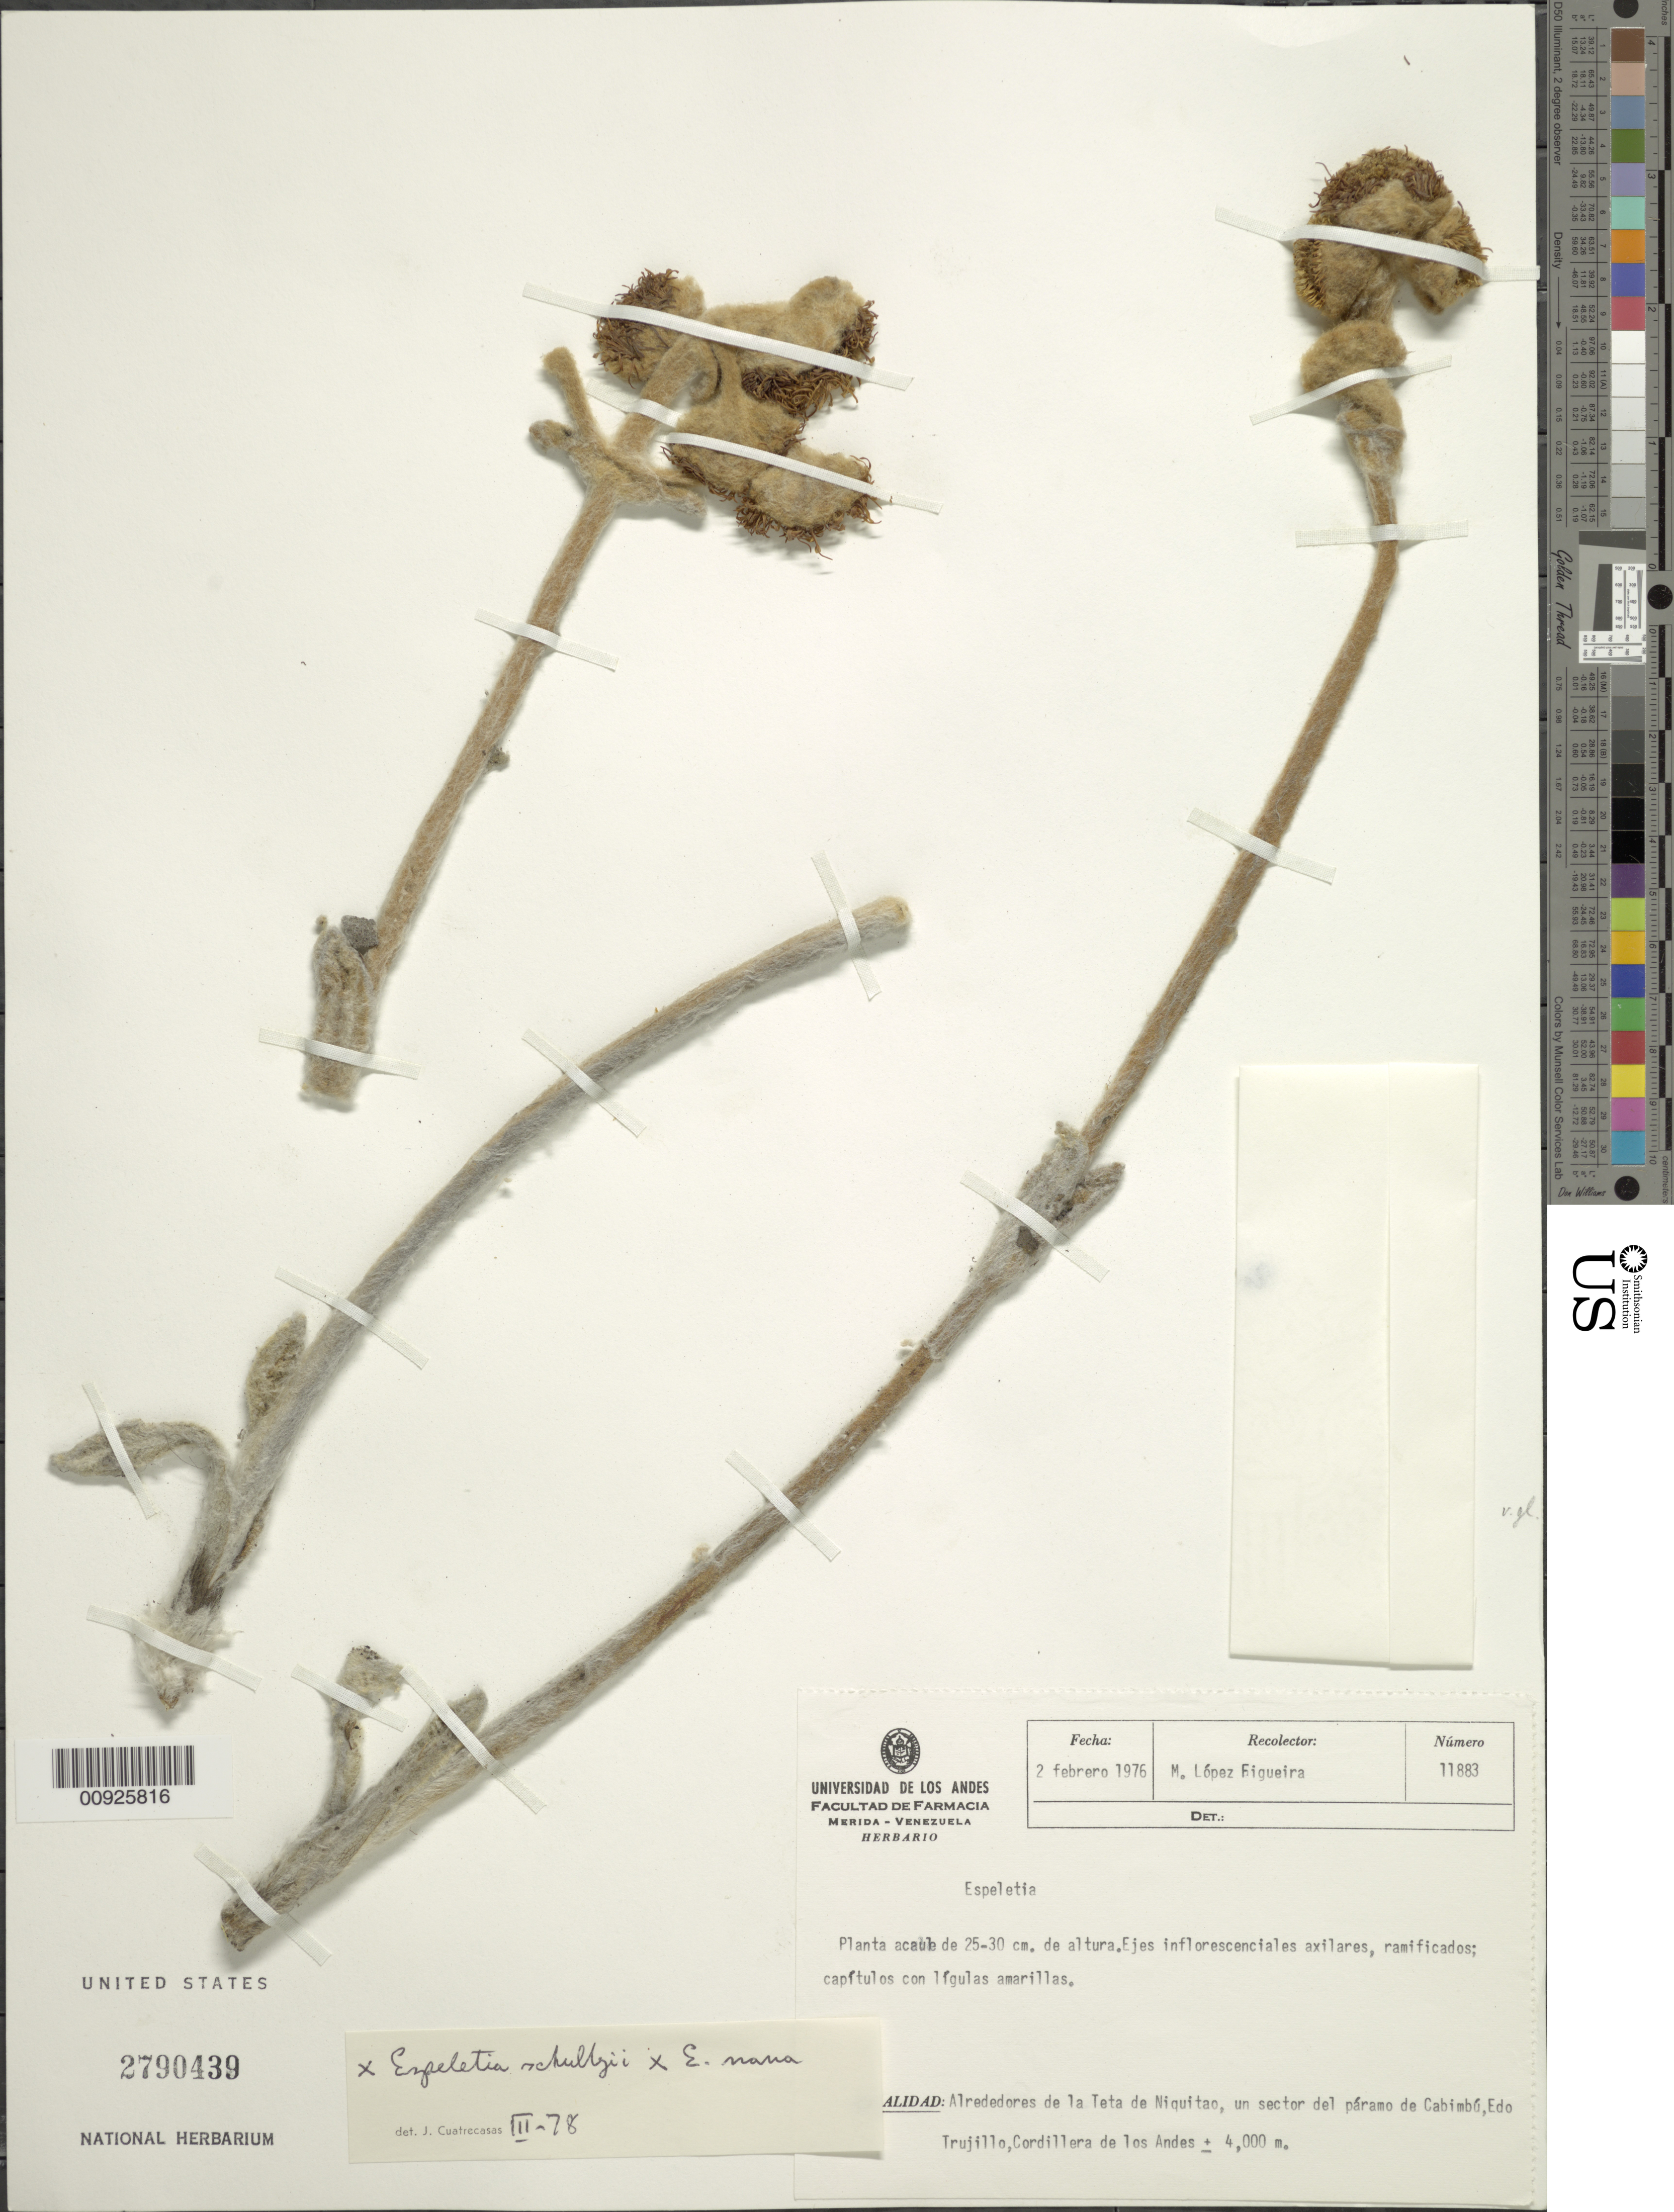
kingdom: Plantae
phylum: Tracheophyta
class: Magnoliopsida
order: Asterales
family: Asteraceae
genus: Espeletia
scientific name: Espeletia nana x E. schultzii Wedd.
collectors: M. López Figueiras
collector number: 11883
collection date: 1976-02-02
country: Venezuela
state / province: Trujillo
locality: P. de Cabimbú. Alrededores de la Teta de Niquitao, un sector del páramo de Cabimbú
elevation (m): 4000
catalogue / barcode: US 2790439